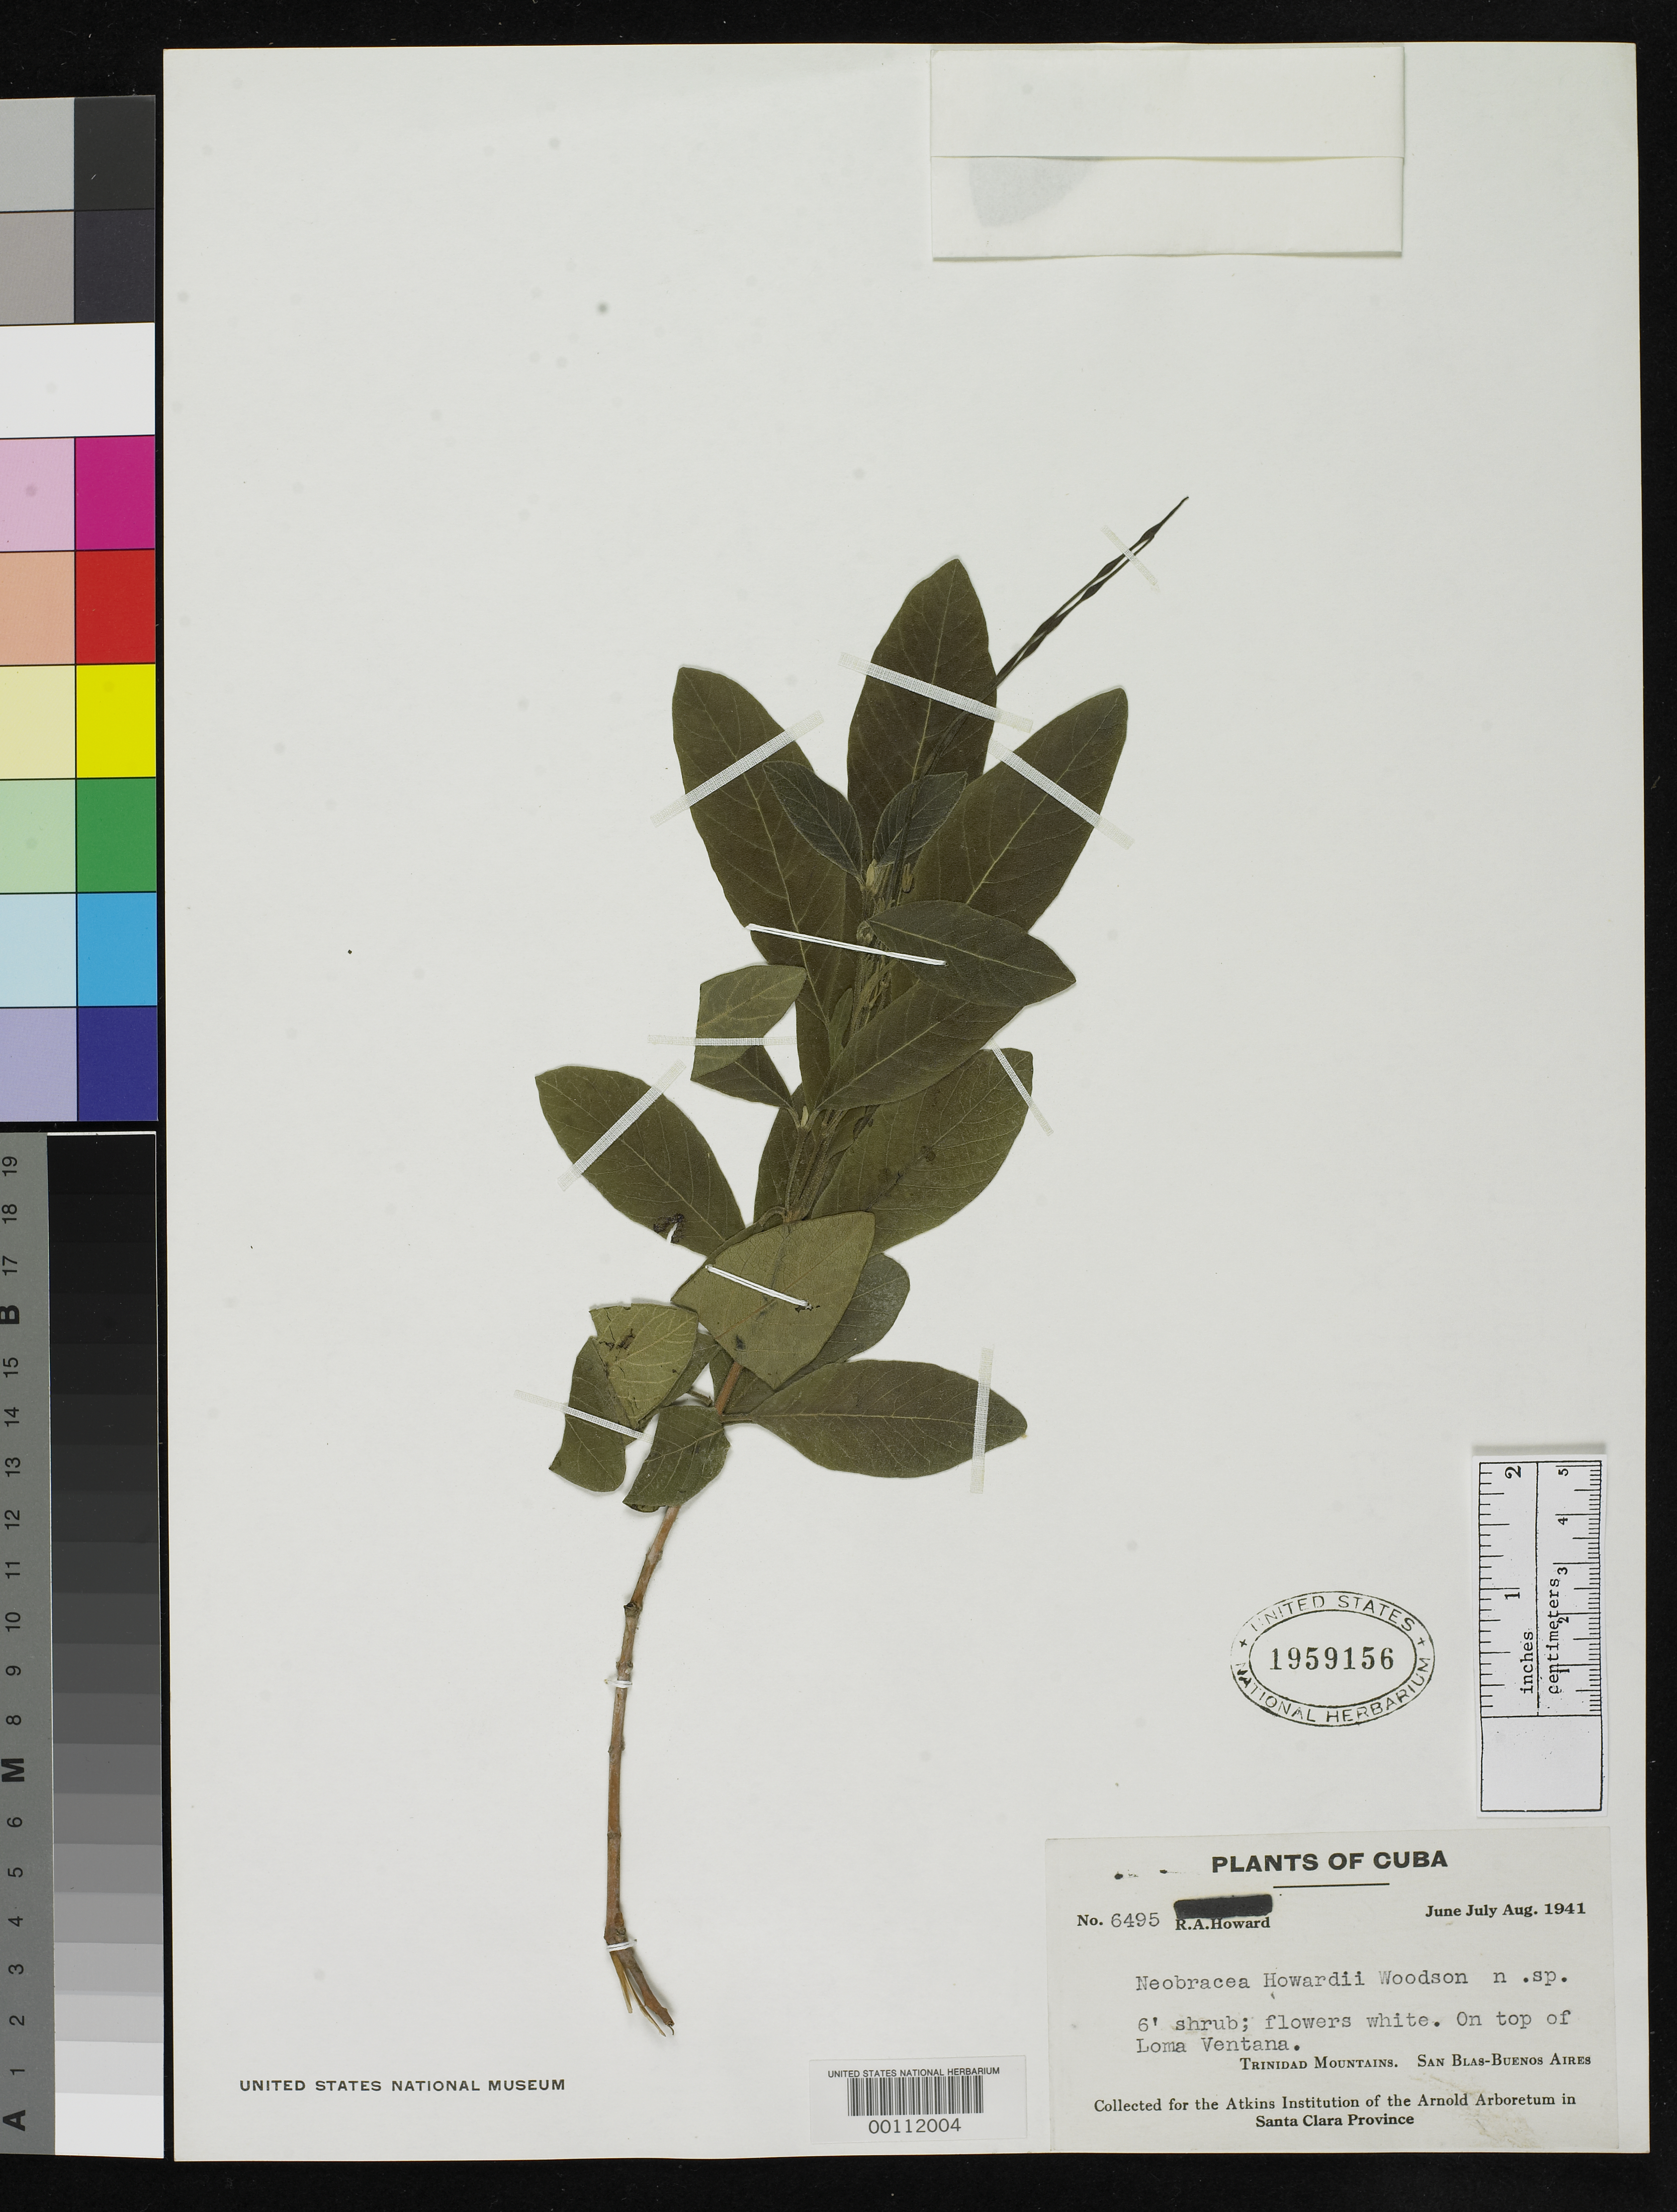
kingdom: Plantae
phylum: Tracheophyta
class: Magnoliopsida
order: Gentianales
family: Apocynaceae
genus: Neobracea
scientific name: Neobracea howardii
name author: Woodson ex R.A. Howard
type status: Isotype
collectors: R. A. Howard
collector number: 6495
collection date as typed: Jun 1941 to -- Aug 1941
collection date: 1941-06/1941-08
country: Cuba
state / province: Las Villas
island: Greater Antilles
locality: Loma Ventana, Trinidad Mountains.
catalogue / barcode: US 1959156